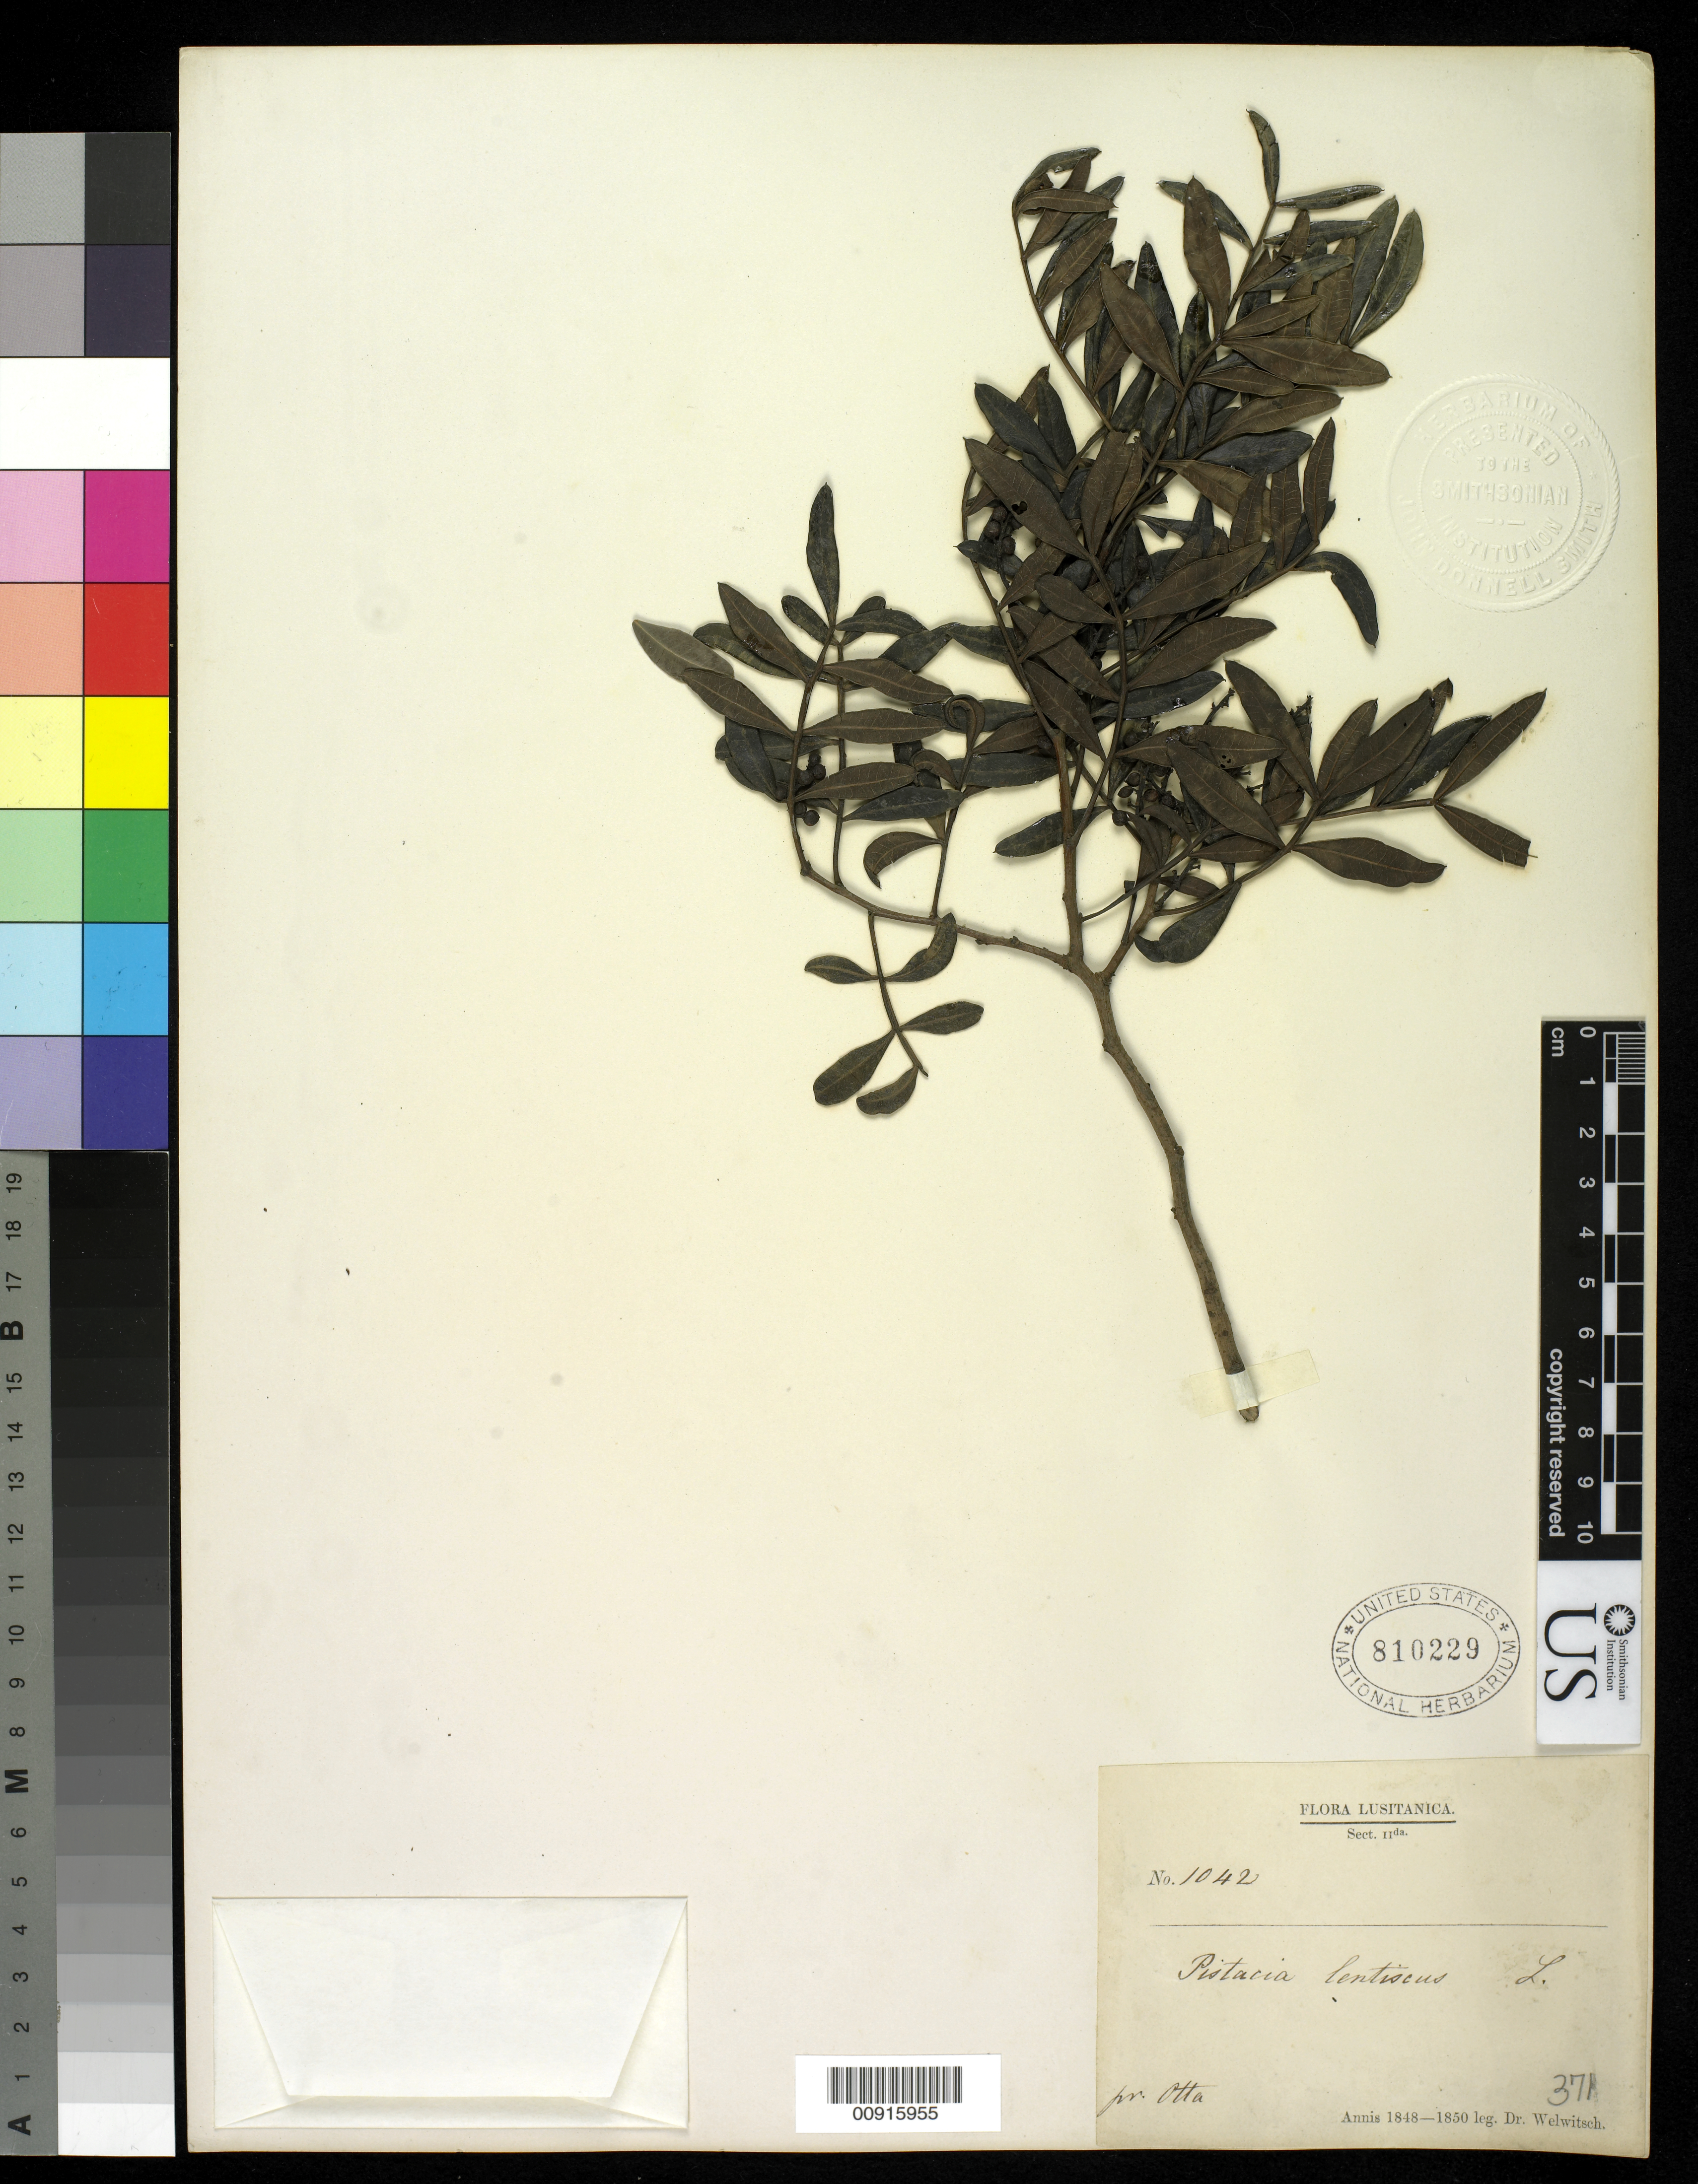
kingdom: Plantae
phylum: Tracheophyta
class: Magnoliopsida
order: Sapindales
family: Anacardiaceae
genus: Pistacia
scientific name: Pistacia lentiscus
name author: L.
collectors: F. M. Welwitsch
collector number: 1042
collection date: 1848/1850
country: Portugal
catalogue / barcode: US 810229